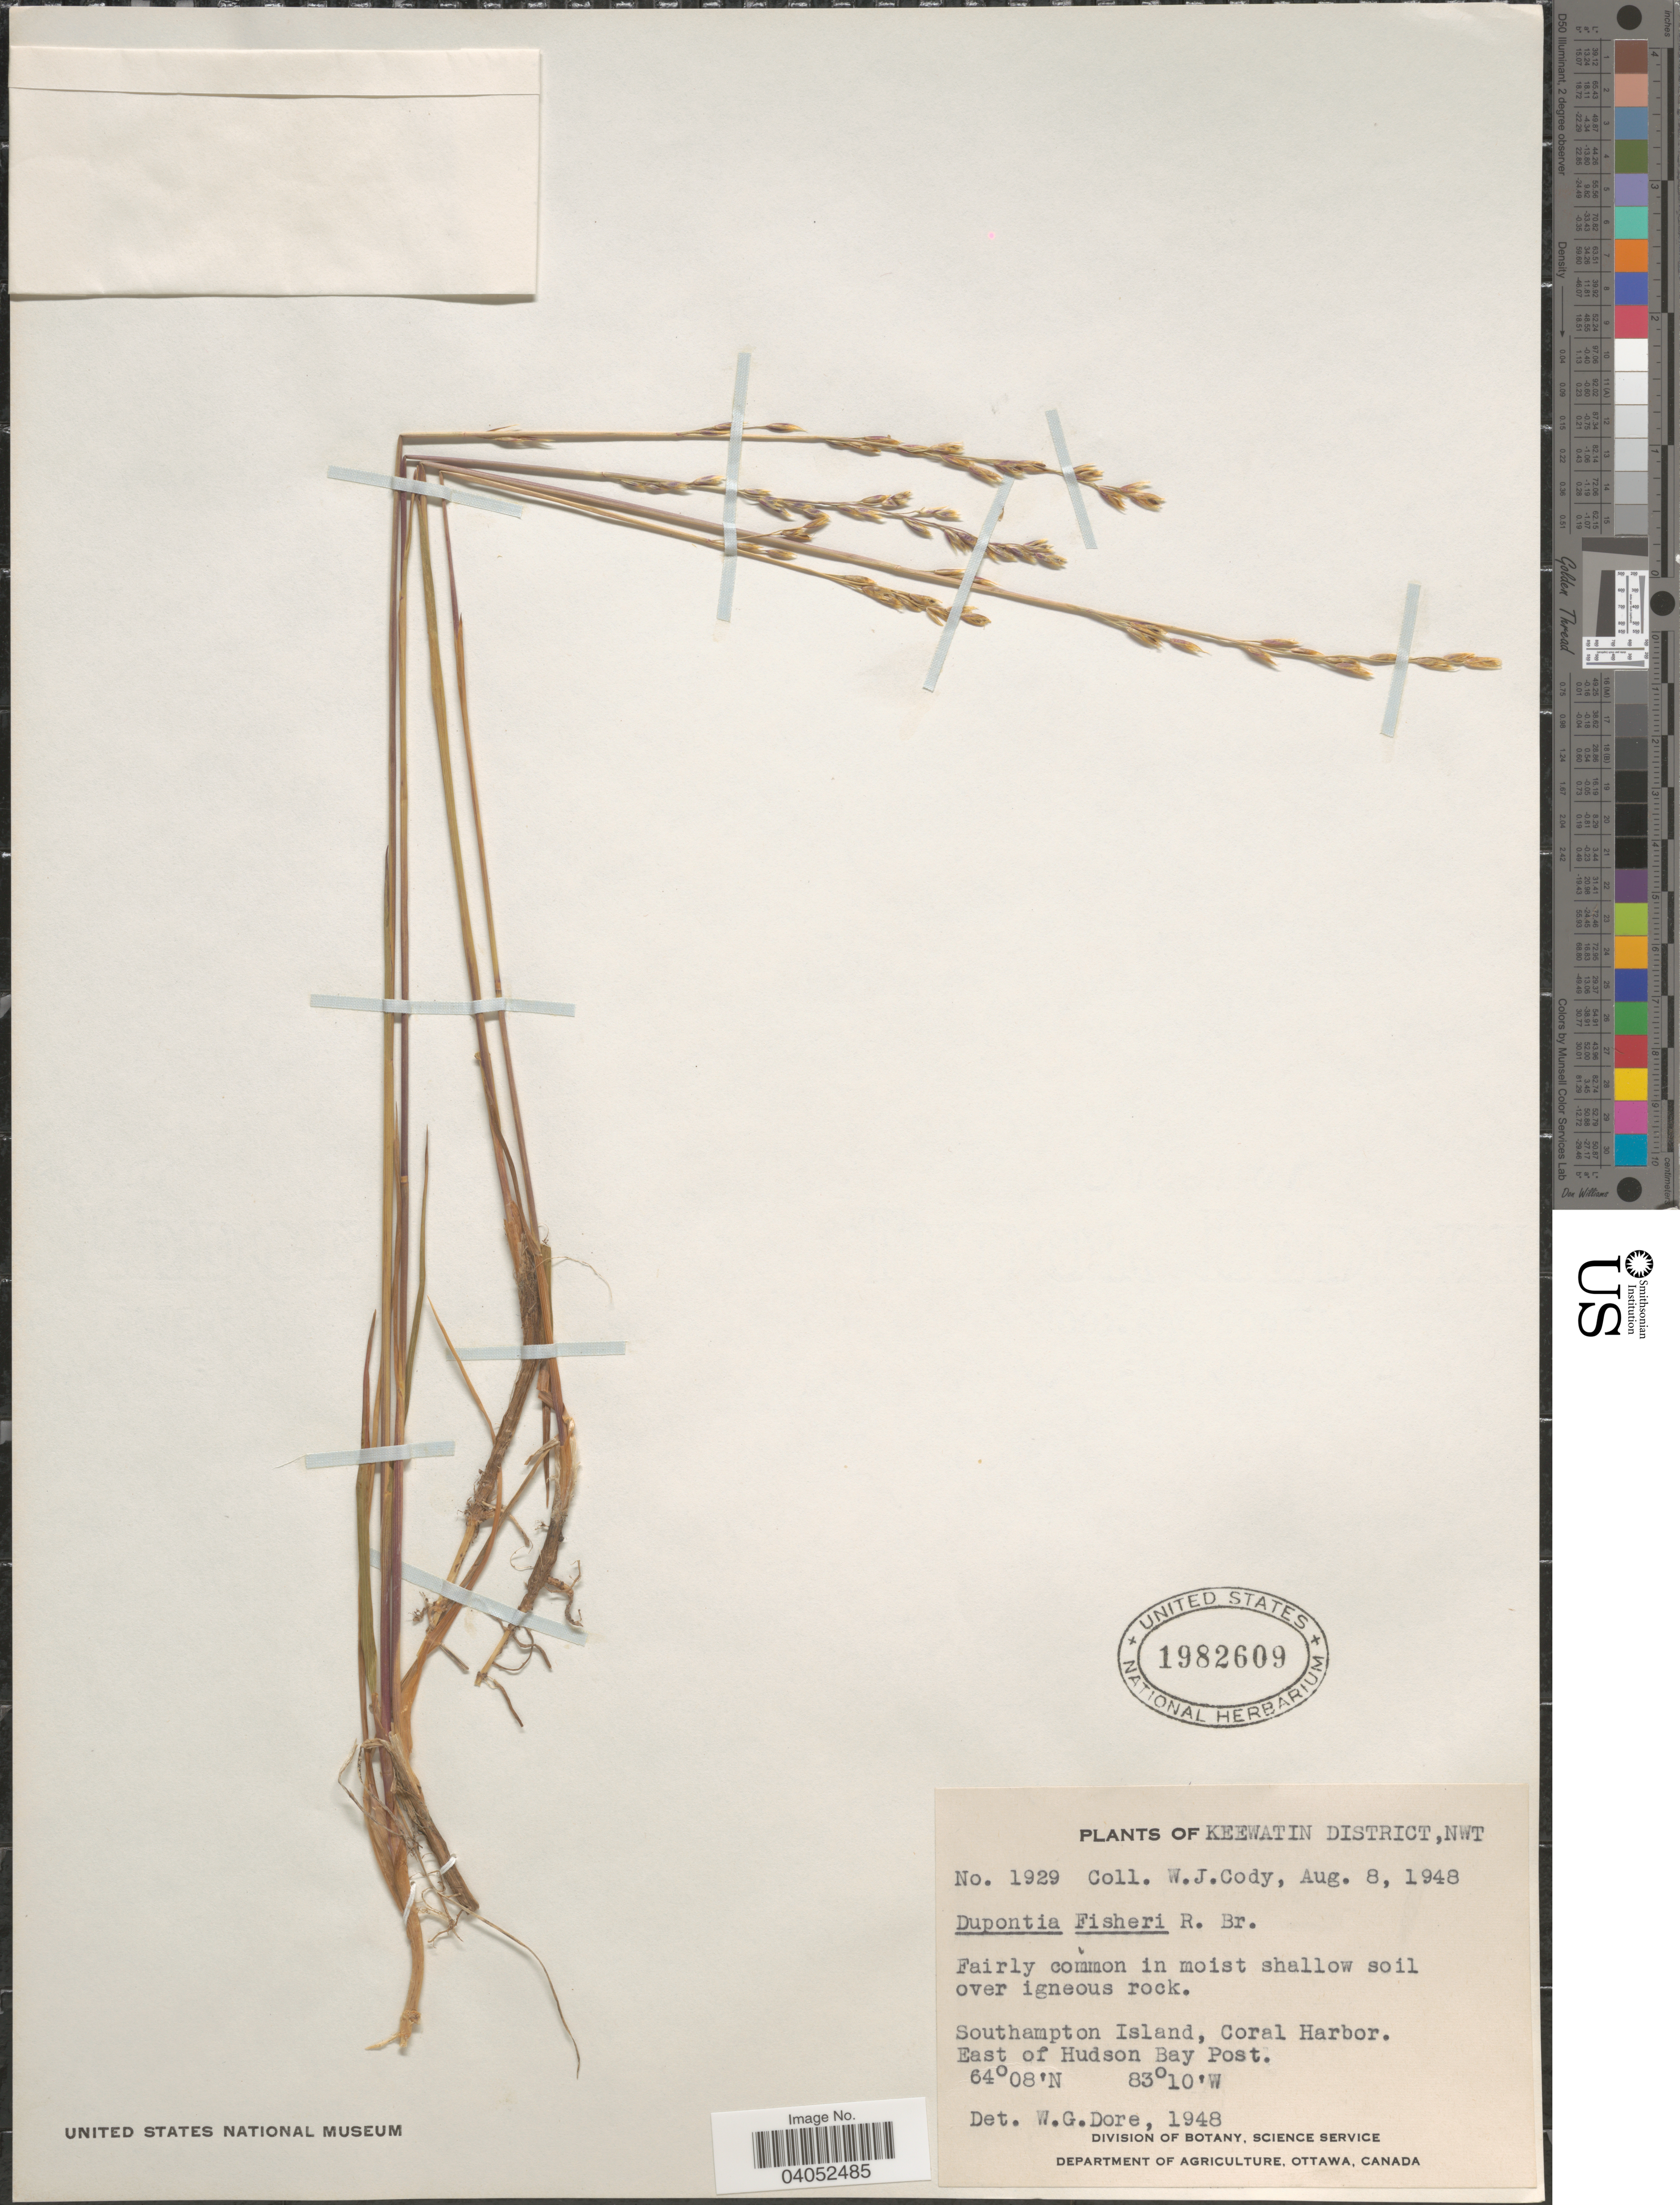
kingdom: Plantae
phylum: Tracheophyta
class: Liliopsida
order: Poales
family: Poaceae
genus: Dupontia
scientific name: Dupontia micrantha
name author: Holm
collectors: W. Cody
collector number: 1929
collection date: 1948-08-08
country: Canada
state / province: Northwest Territories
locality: Keewatin District. Southampton Island, Coral Harbor. East of Hudson Bay Post.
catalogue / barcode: US 1982609